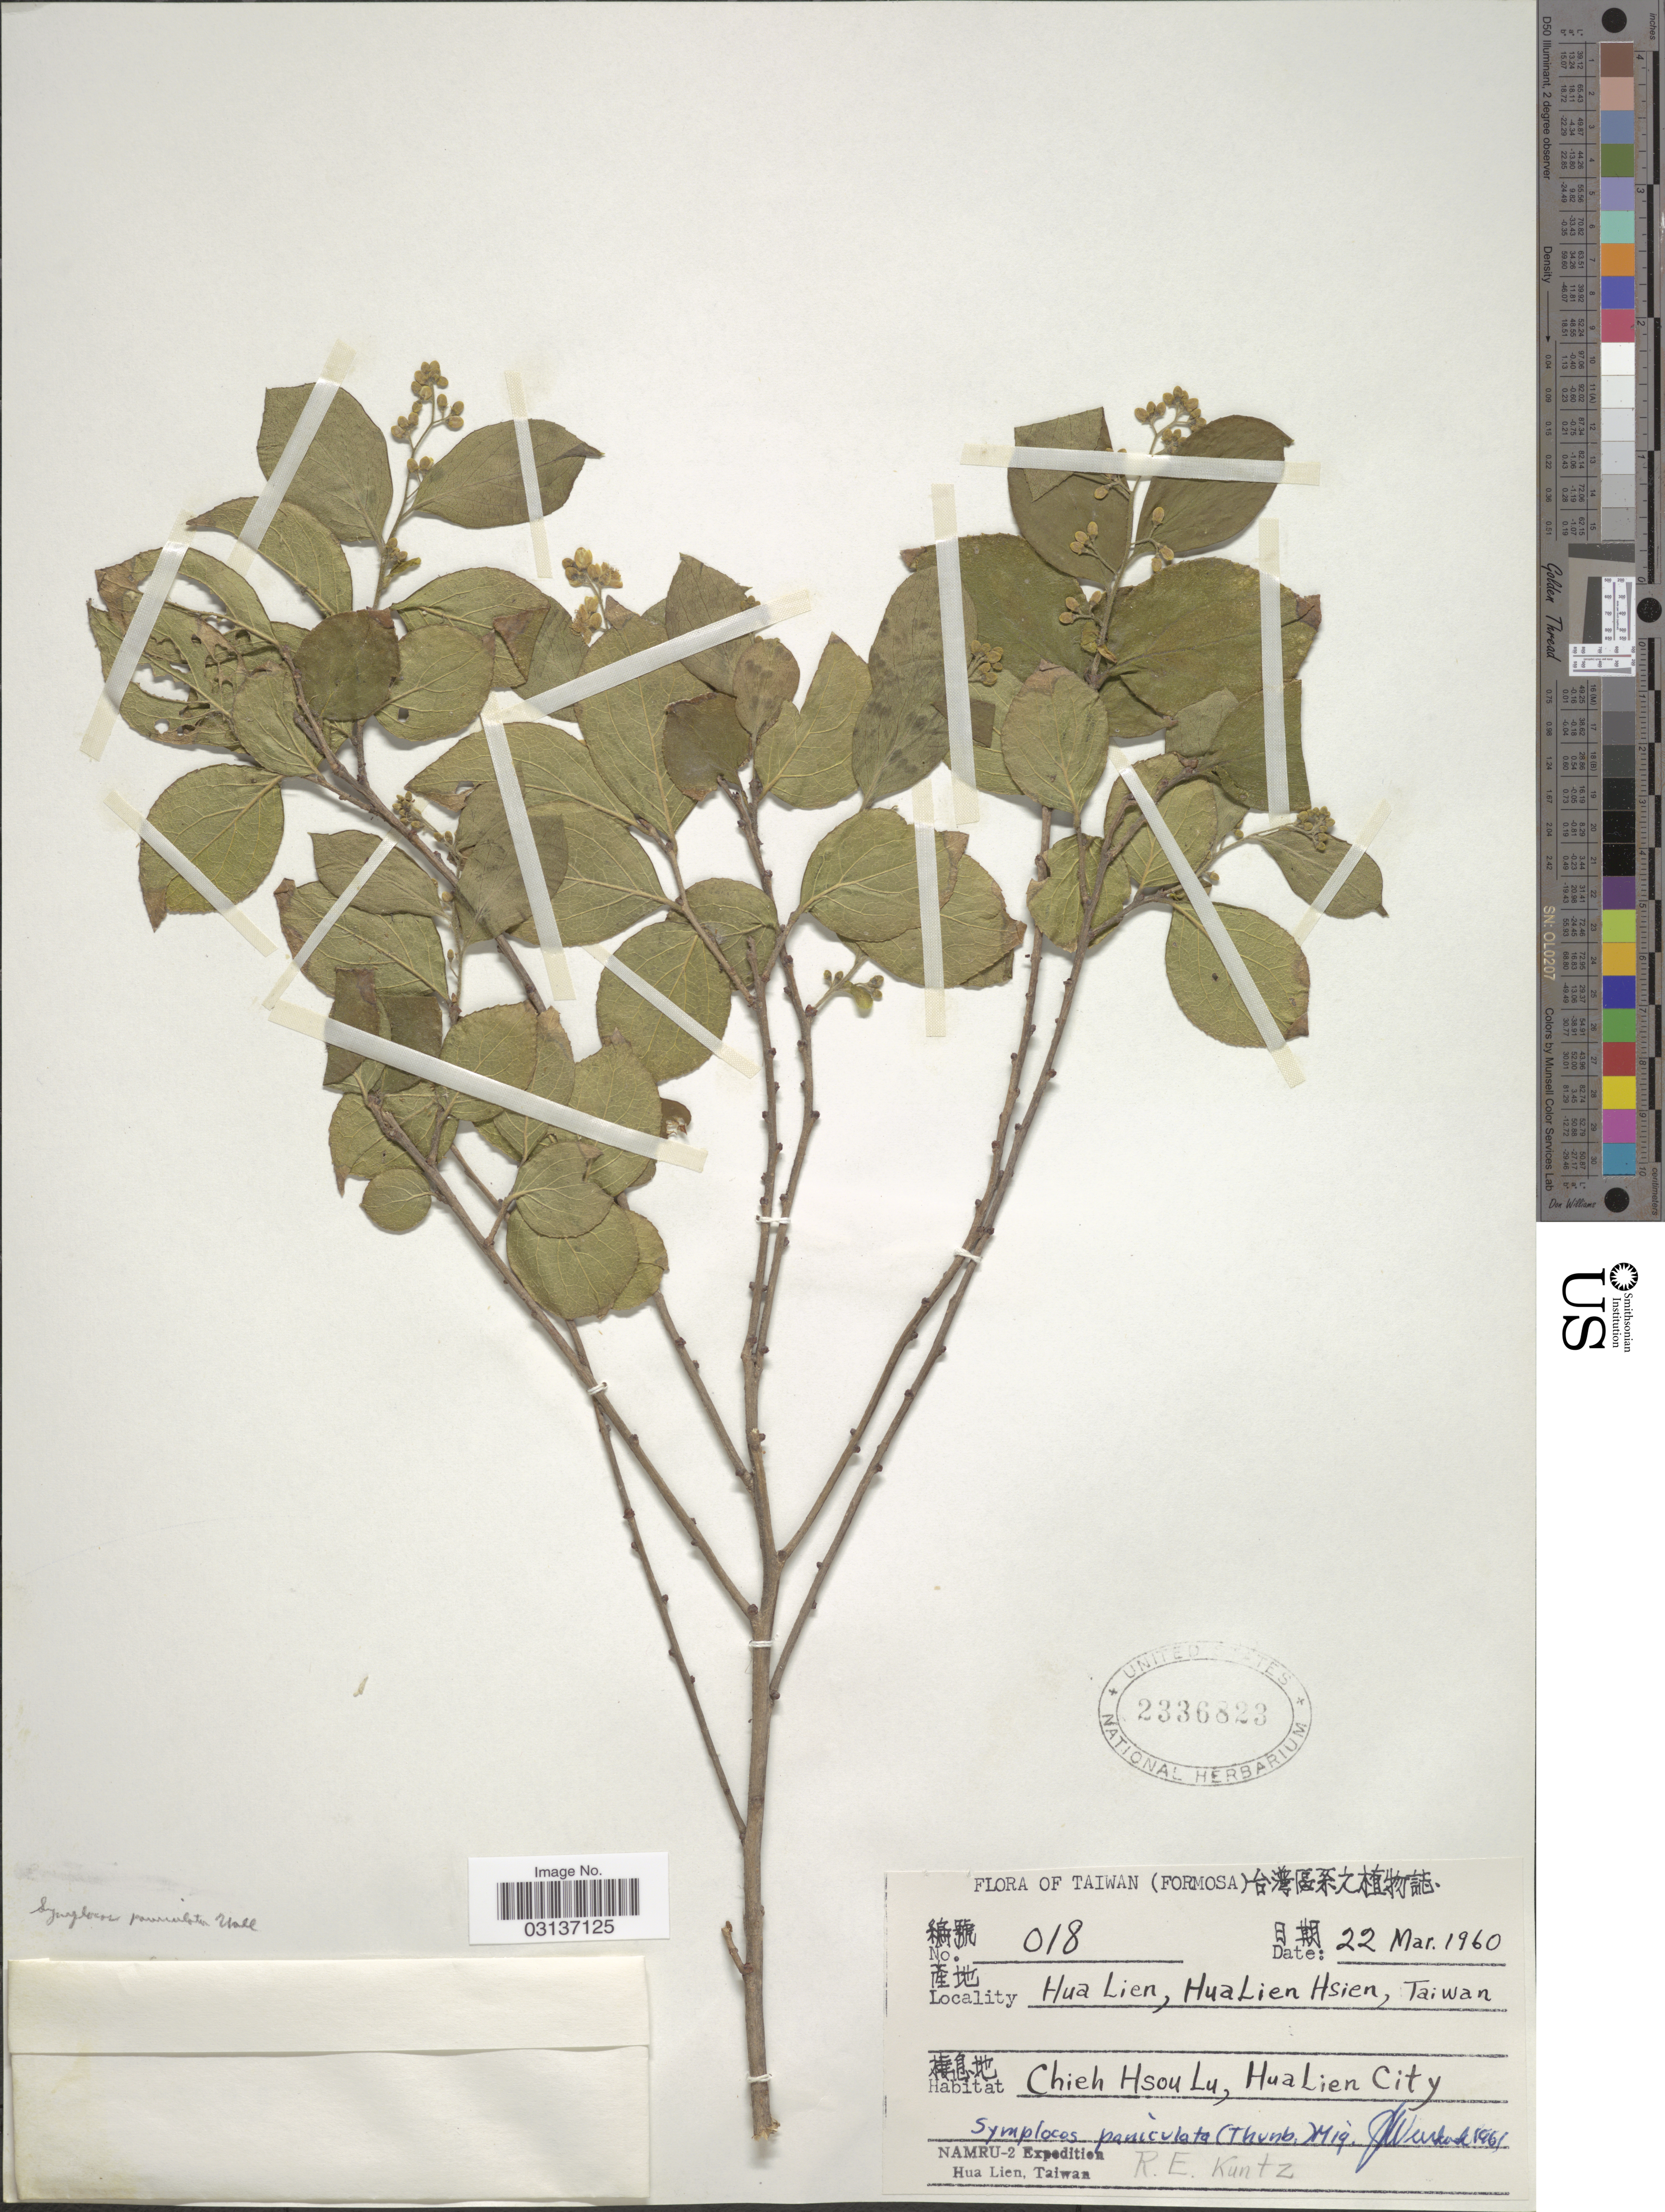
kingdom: Plantae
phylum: Tracheophyta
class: Magnoliopsida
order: Ericales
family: Symplocaceae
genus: Symplocos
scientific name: Symplocos paniculata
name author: Miq.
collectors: R. E. Kuntz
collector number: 018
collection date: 1960-03-22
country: Taiwan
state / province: Hualien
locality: Hua Lien, HuaLien Hsien, Chieh Hsou Lu, HuaLien City.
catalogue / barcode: US 2336823